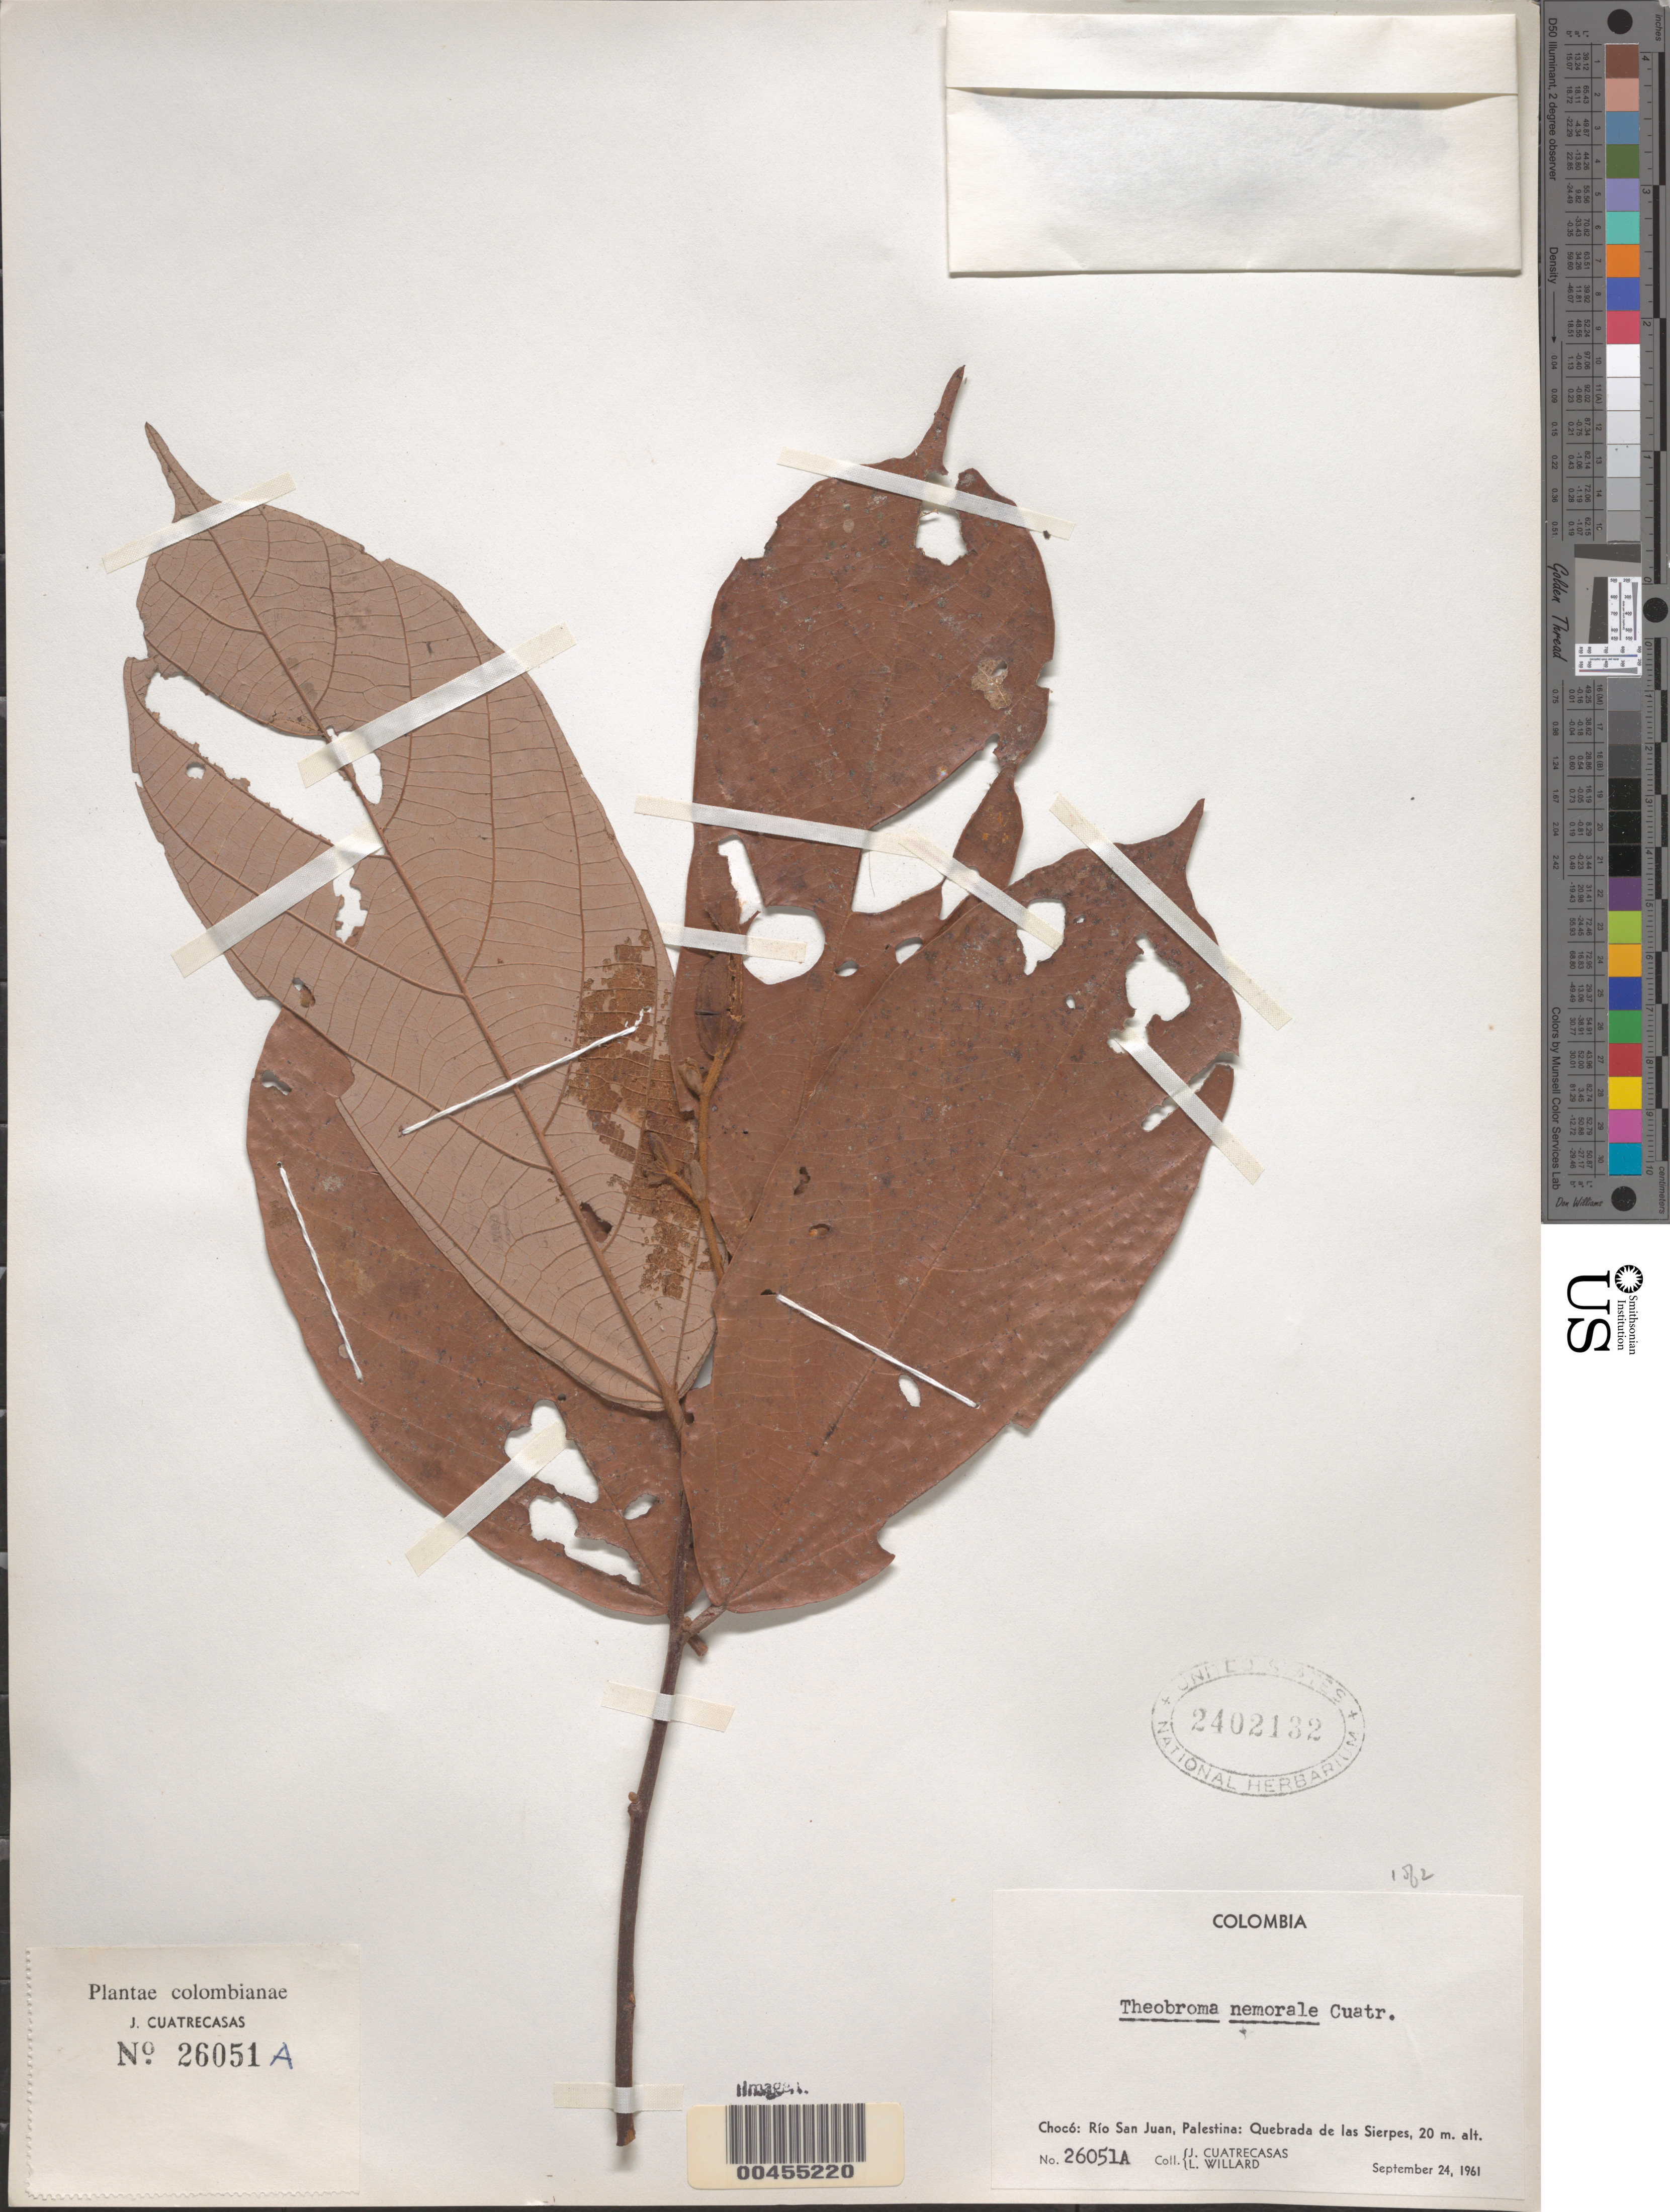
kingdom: Plantae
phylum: Tracheophyta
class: Magnoliopsida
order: Malvales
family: Malvaceae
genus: Theobroma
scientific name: Theobroma nemorale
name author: Cuatrec.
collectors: J. Cuatrecasas & L. Willard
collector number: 26051A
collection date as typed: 24 Sep 1961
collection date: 1961-09-24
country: Colombia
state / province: Chocó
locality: Río San Juan, Palestina, Quebrada de las Sierpes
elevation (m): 20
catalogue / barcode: US 2402132